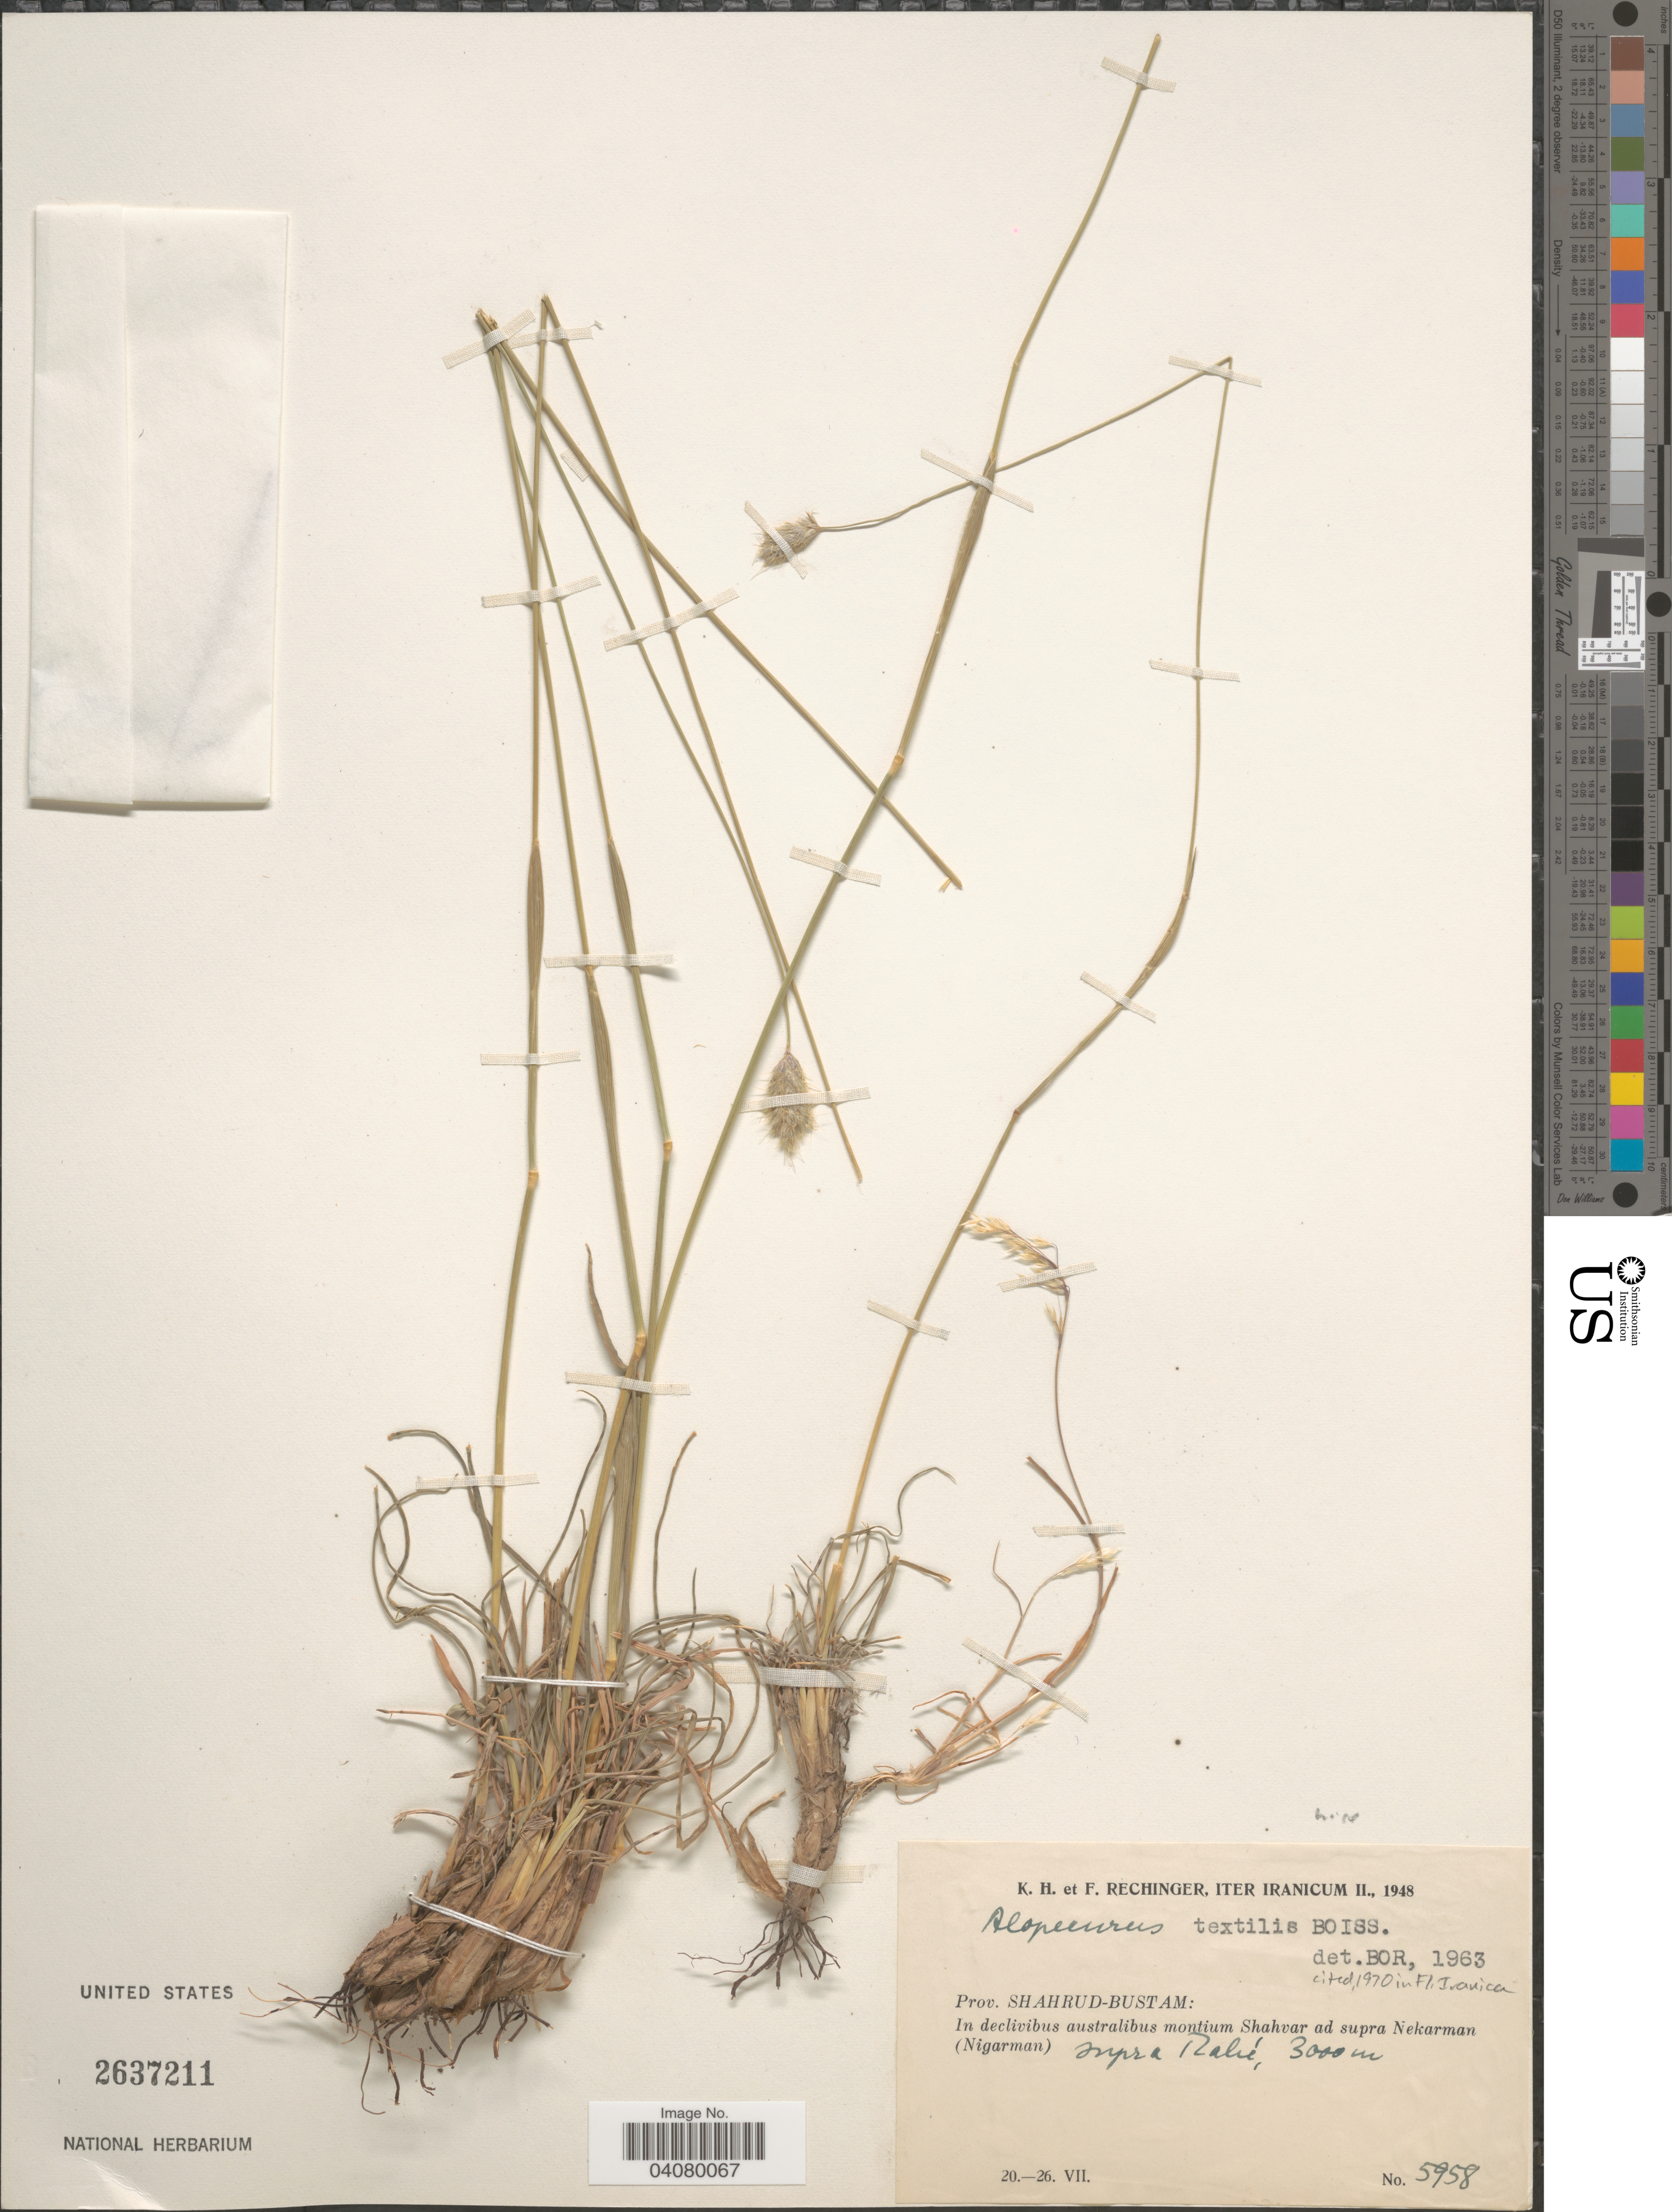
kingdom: Plantae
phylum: Tracheophyta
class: Liliopsida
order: Poales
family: Poaceae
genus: Alopecurus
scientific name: Alopecurus textilis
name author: Boiss.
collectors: K. H. Rechinger & F. Rechinger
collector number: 5958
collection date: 1948-07-20/1948-07-26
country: Iran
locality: Iter Iranicum. Prov. Shahrud-Bustam: In declivibus australibus montium Shahvar ad supra Nekarman (Nigarman) supra Rahé.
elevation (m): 3000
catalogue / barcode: US 2637211